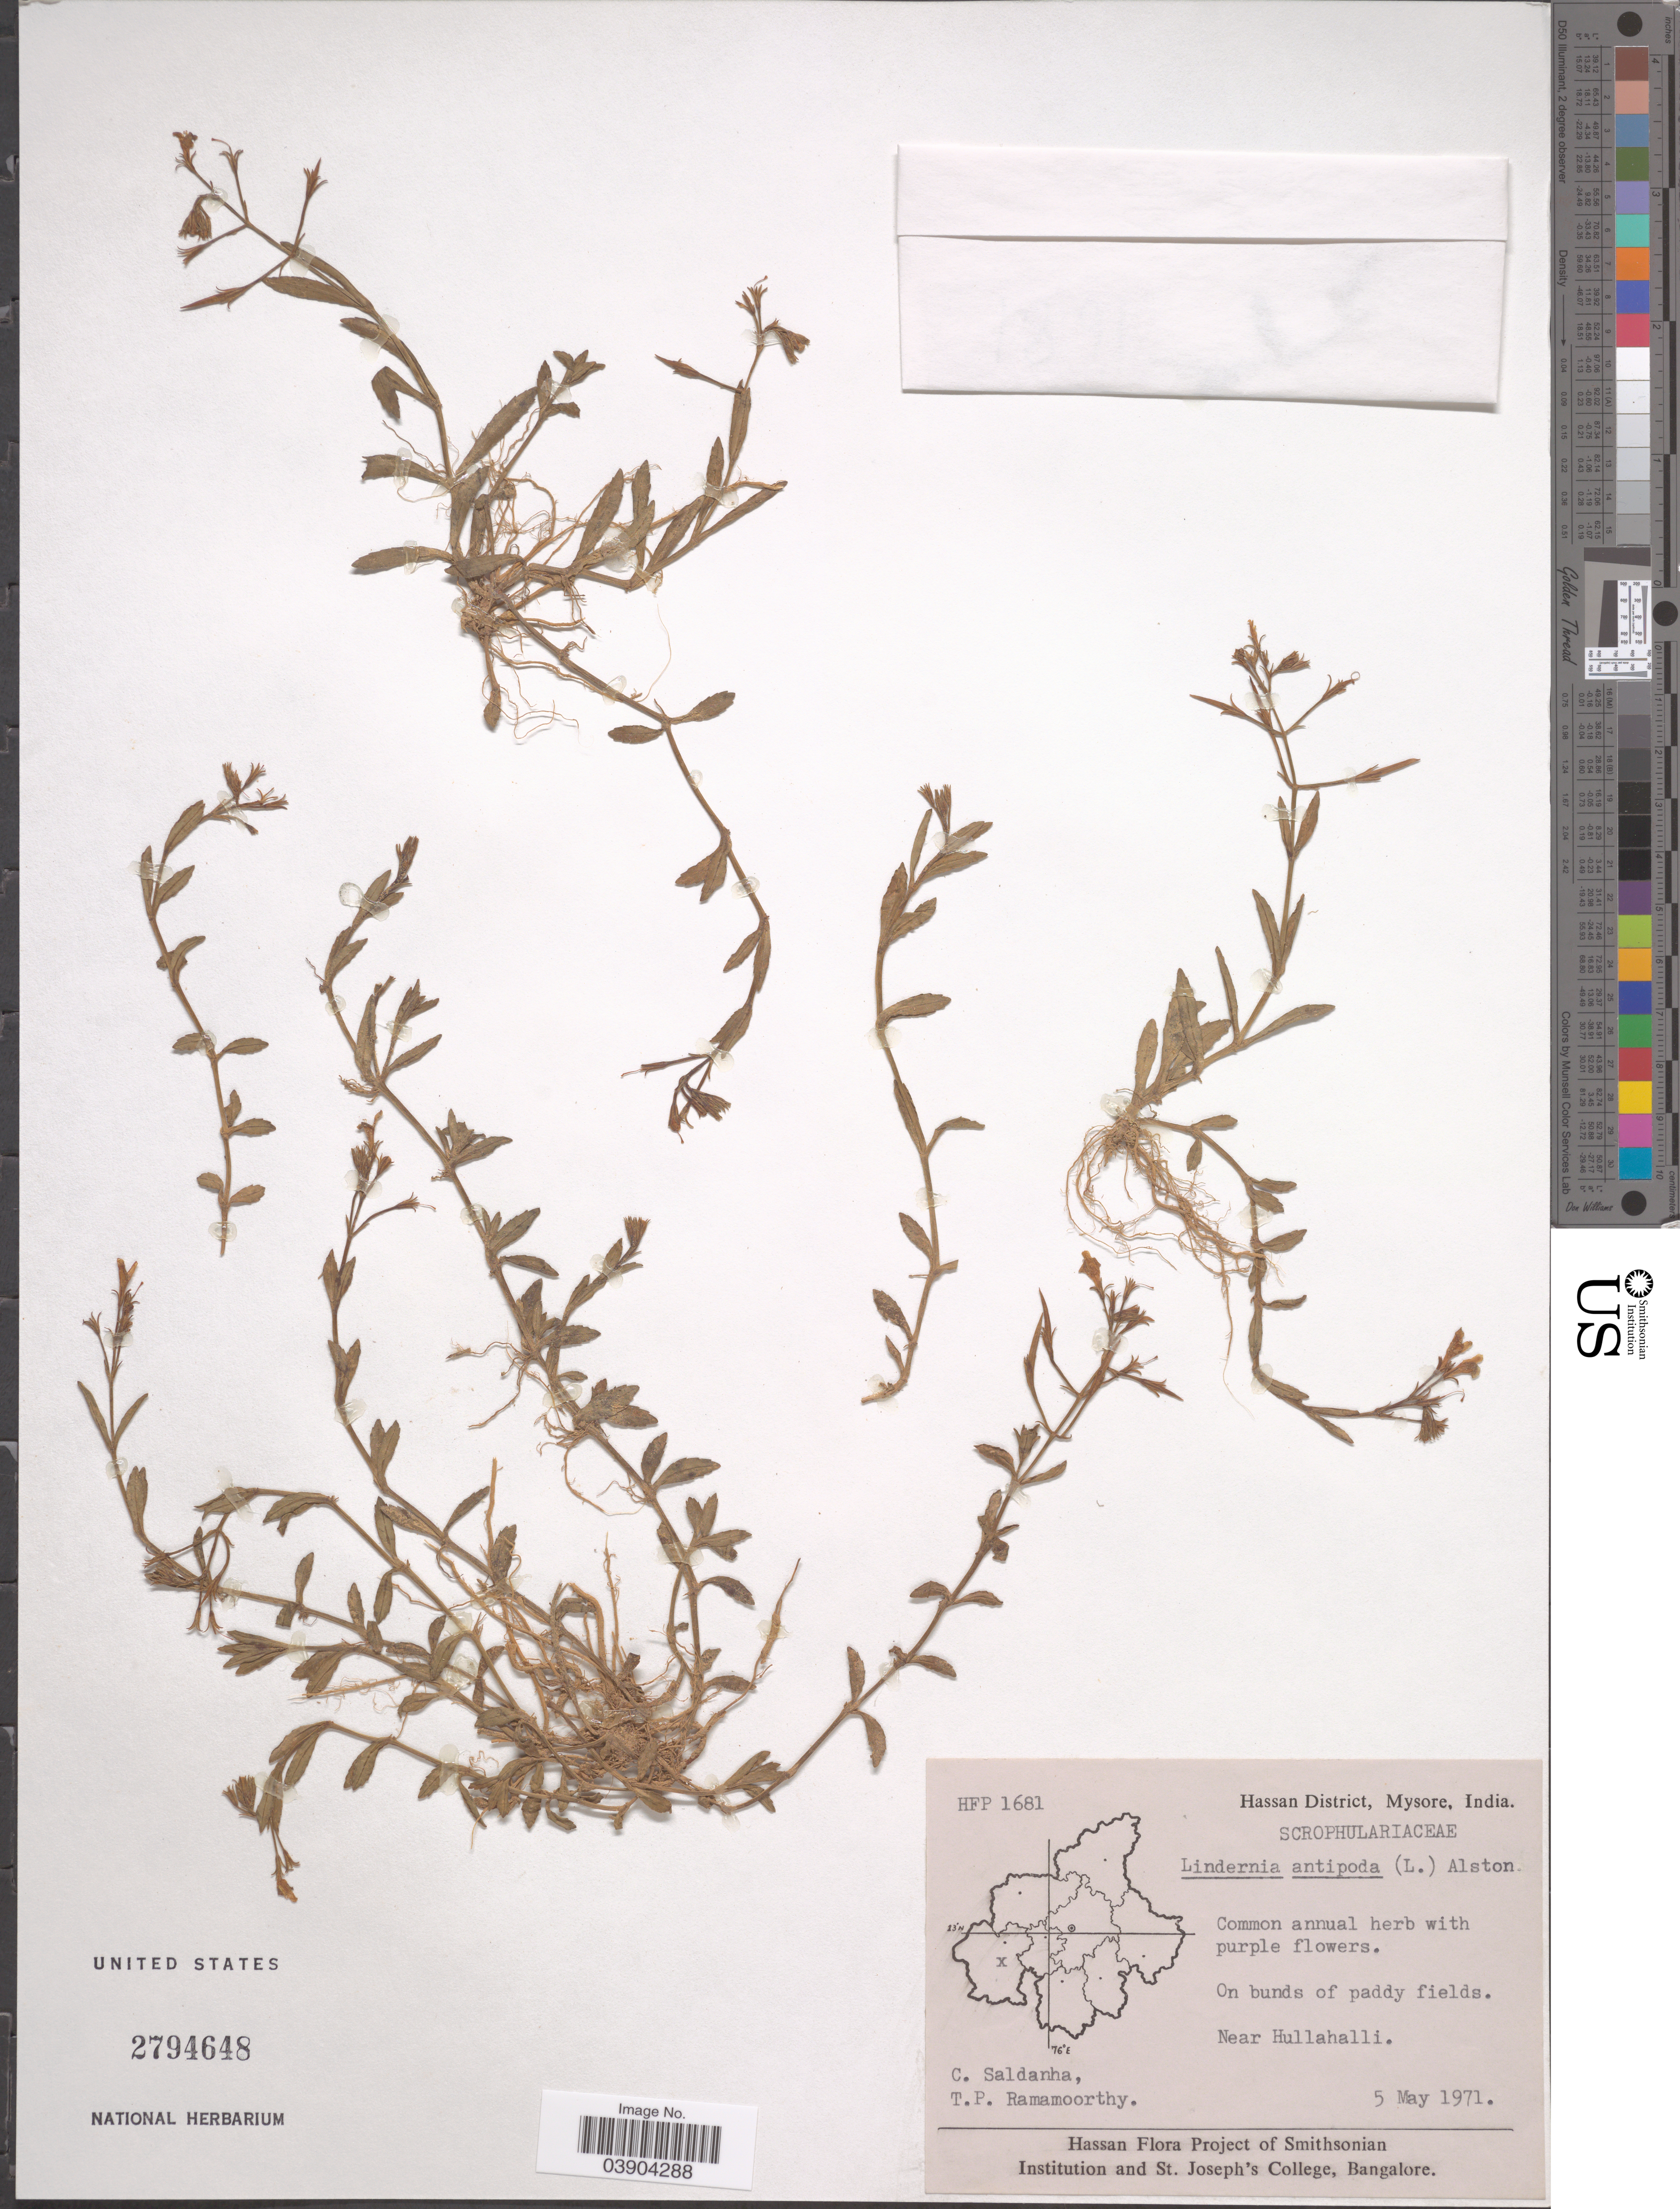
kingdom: Plantae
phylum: Tracheophyta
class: Magnoliopsida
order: Lamiales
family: Linderniaceae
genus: Lindernia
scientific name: Lindernia antipoda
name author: (L.) Alston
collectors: C. Saldanha & T. P. Ramamoorthy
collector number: HFP1681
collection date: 1971-05-05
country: India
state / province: Karnataka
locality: Hassan District, Mysore. Near Hullahalli.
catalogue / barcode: US 2794648